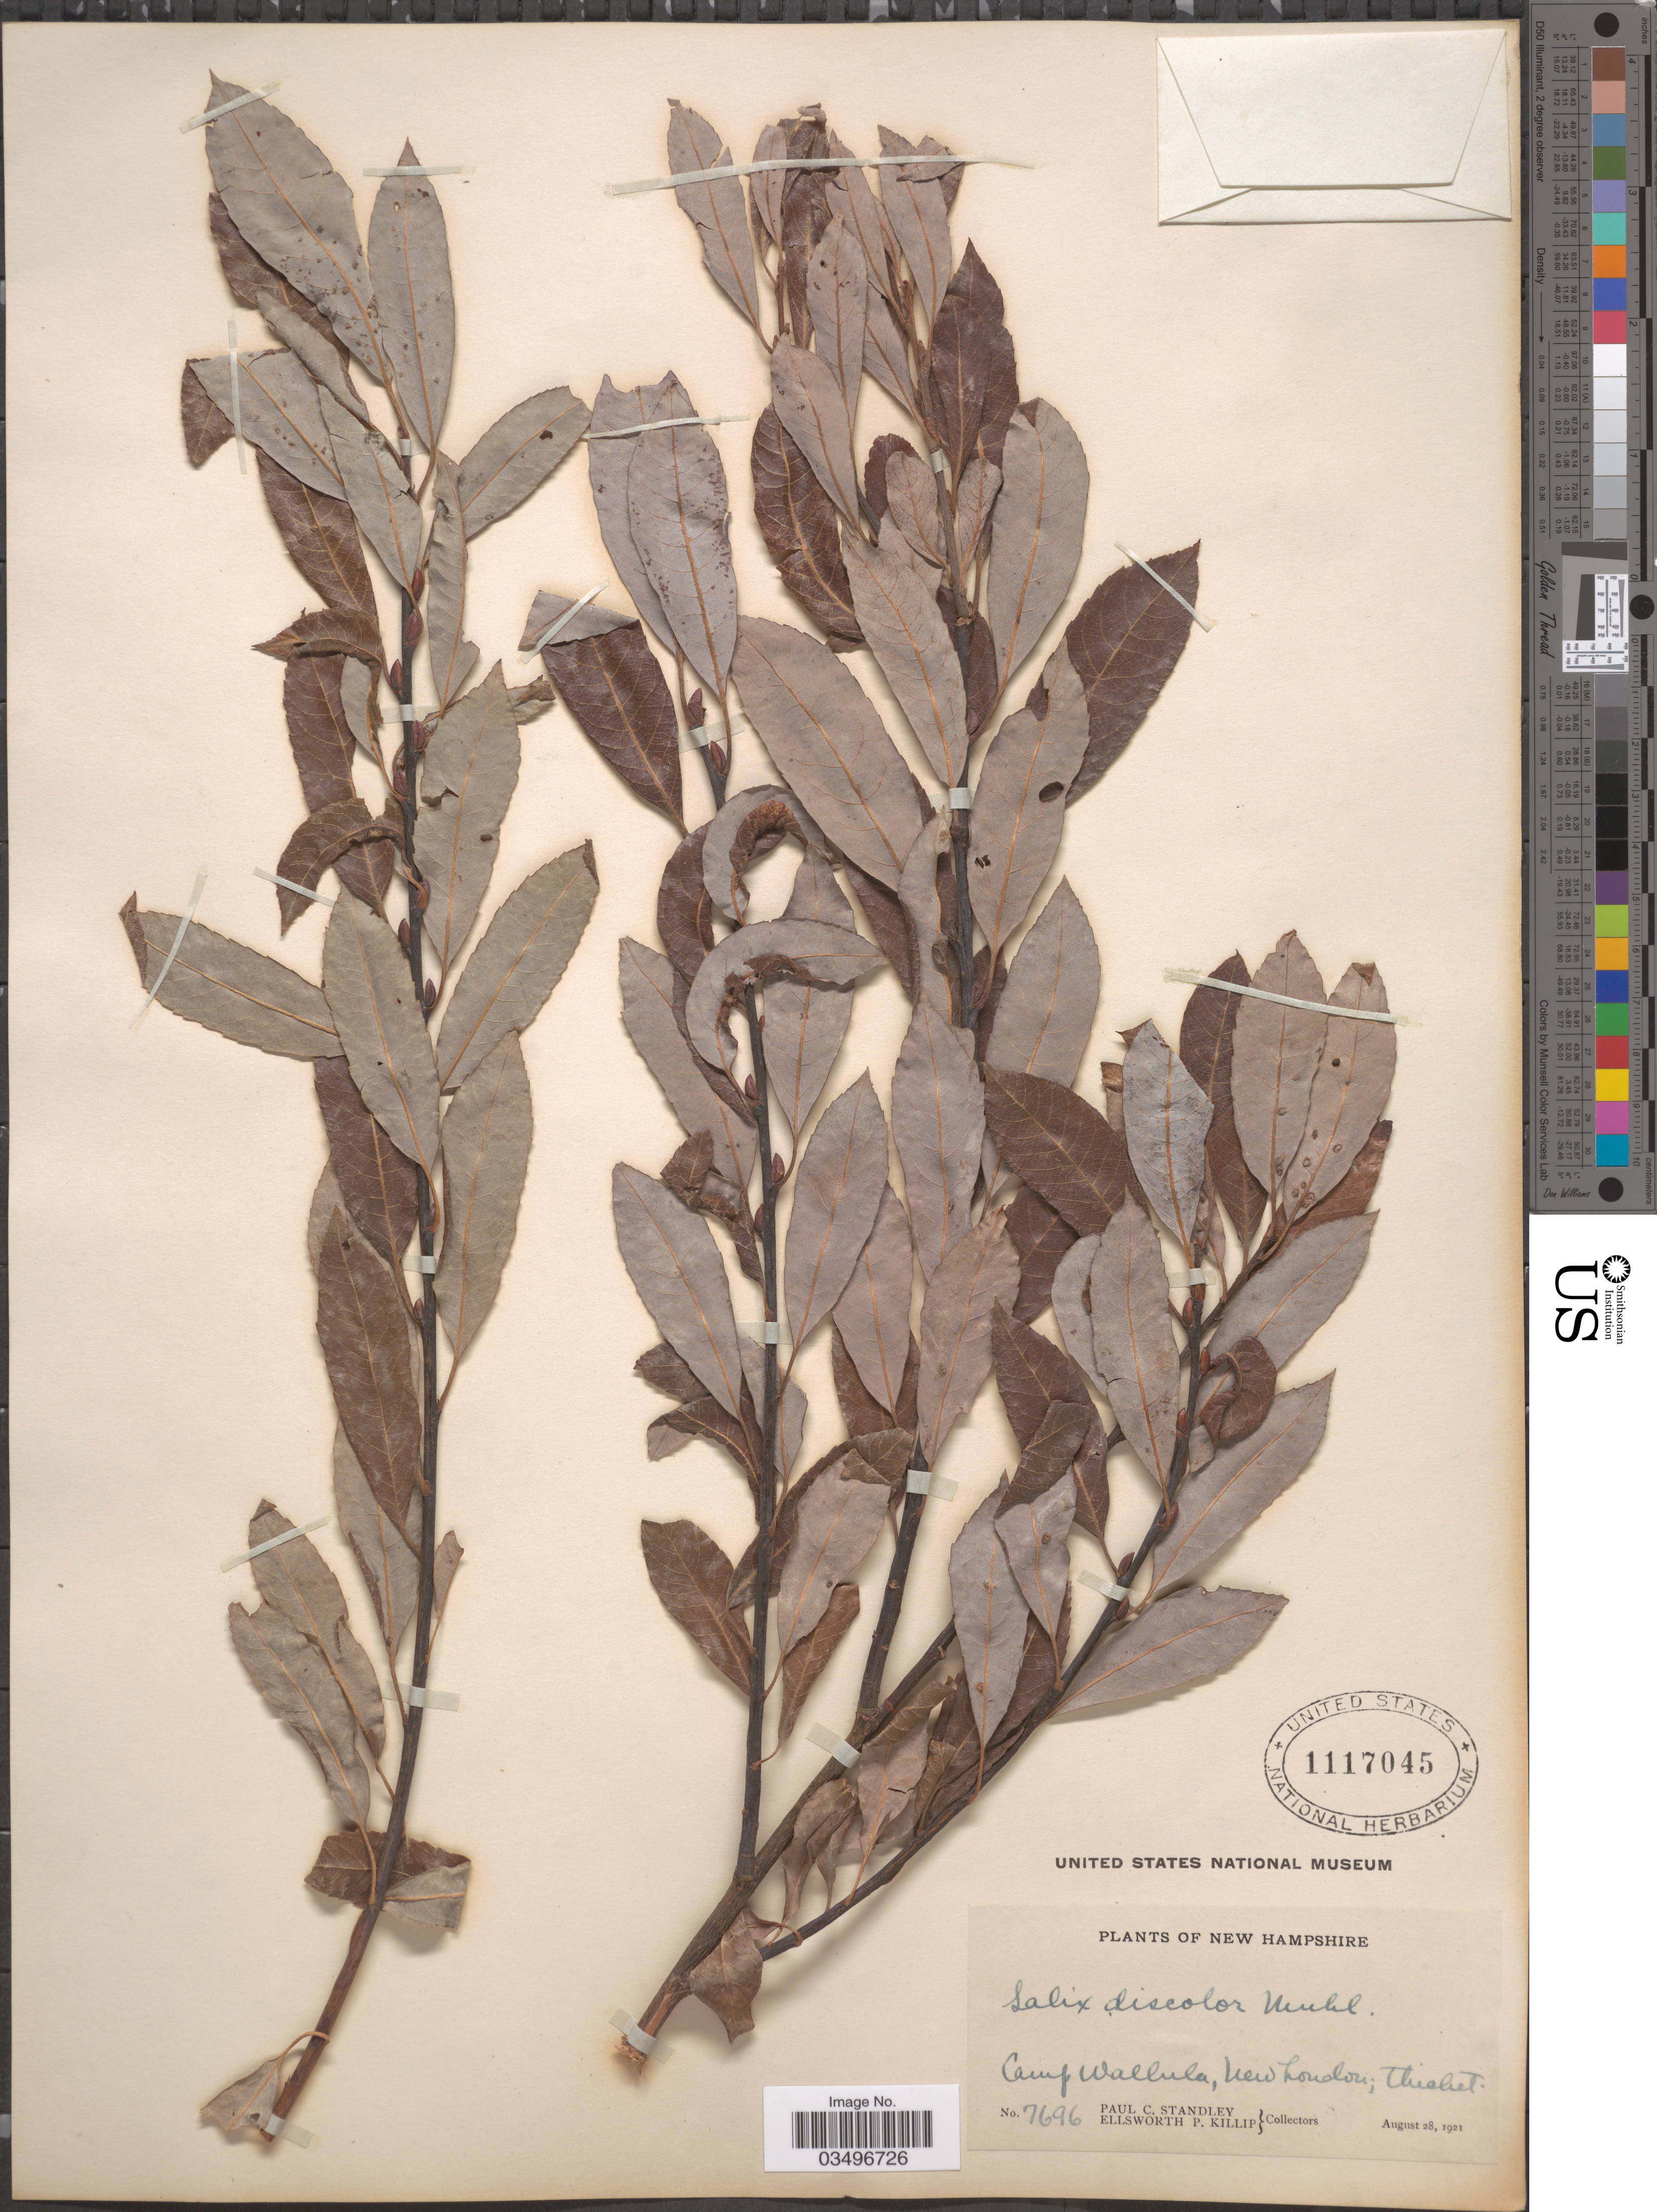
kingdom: Plantae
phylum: Tracheophyta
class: Magnoliopsida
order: Malpighiales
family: Salicaceae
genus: Salix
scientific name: Salix discolor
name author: Muhl.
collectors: P. C. Standley & E. P. Killip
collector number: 7696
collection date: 1921-08-28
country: United States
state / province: New Hampshire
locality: Camp Wallula, New London.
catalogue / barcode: US 1117045